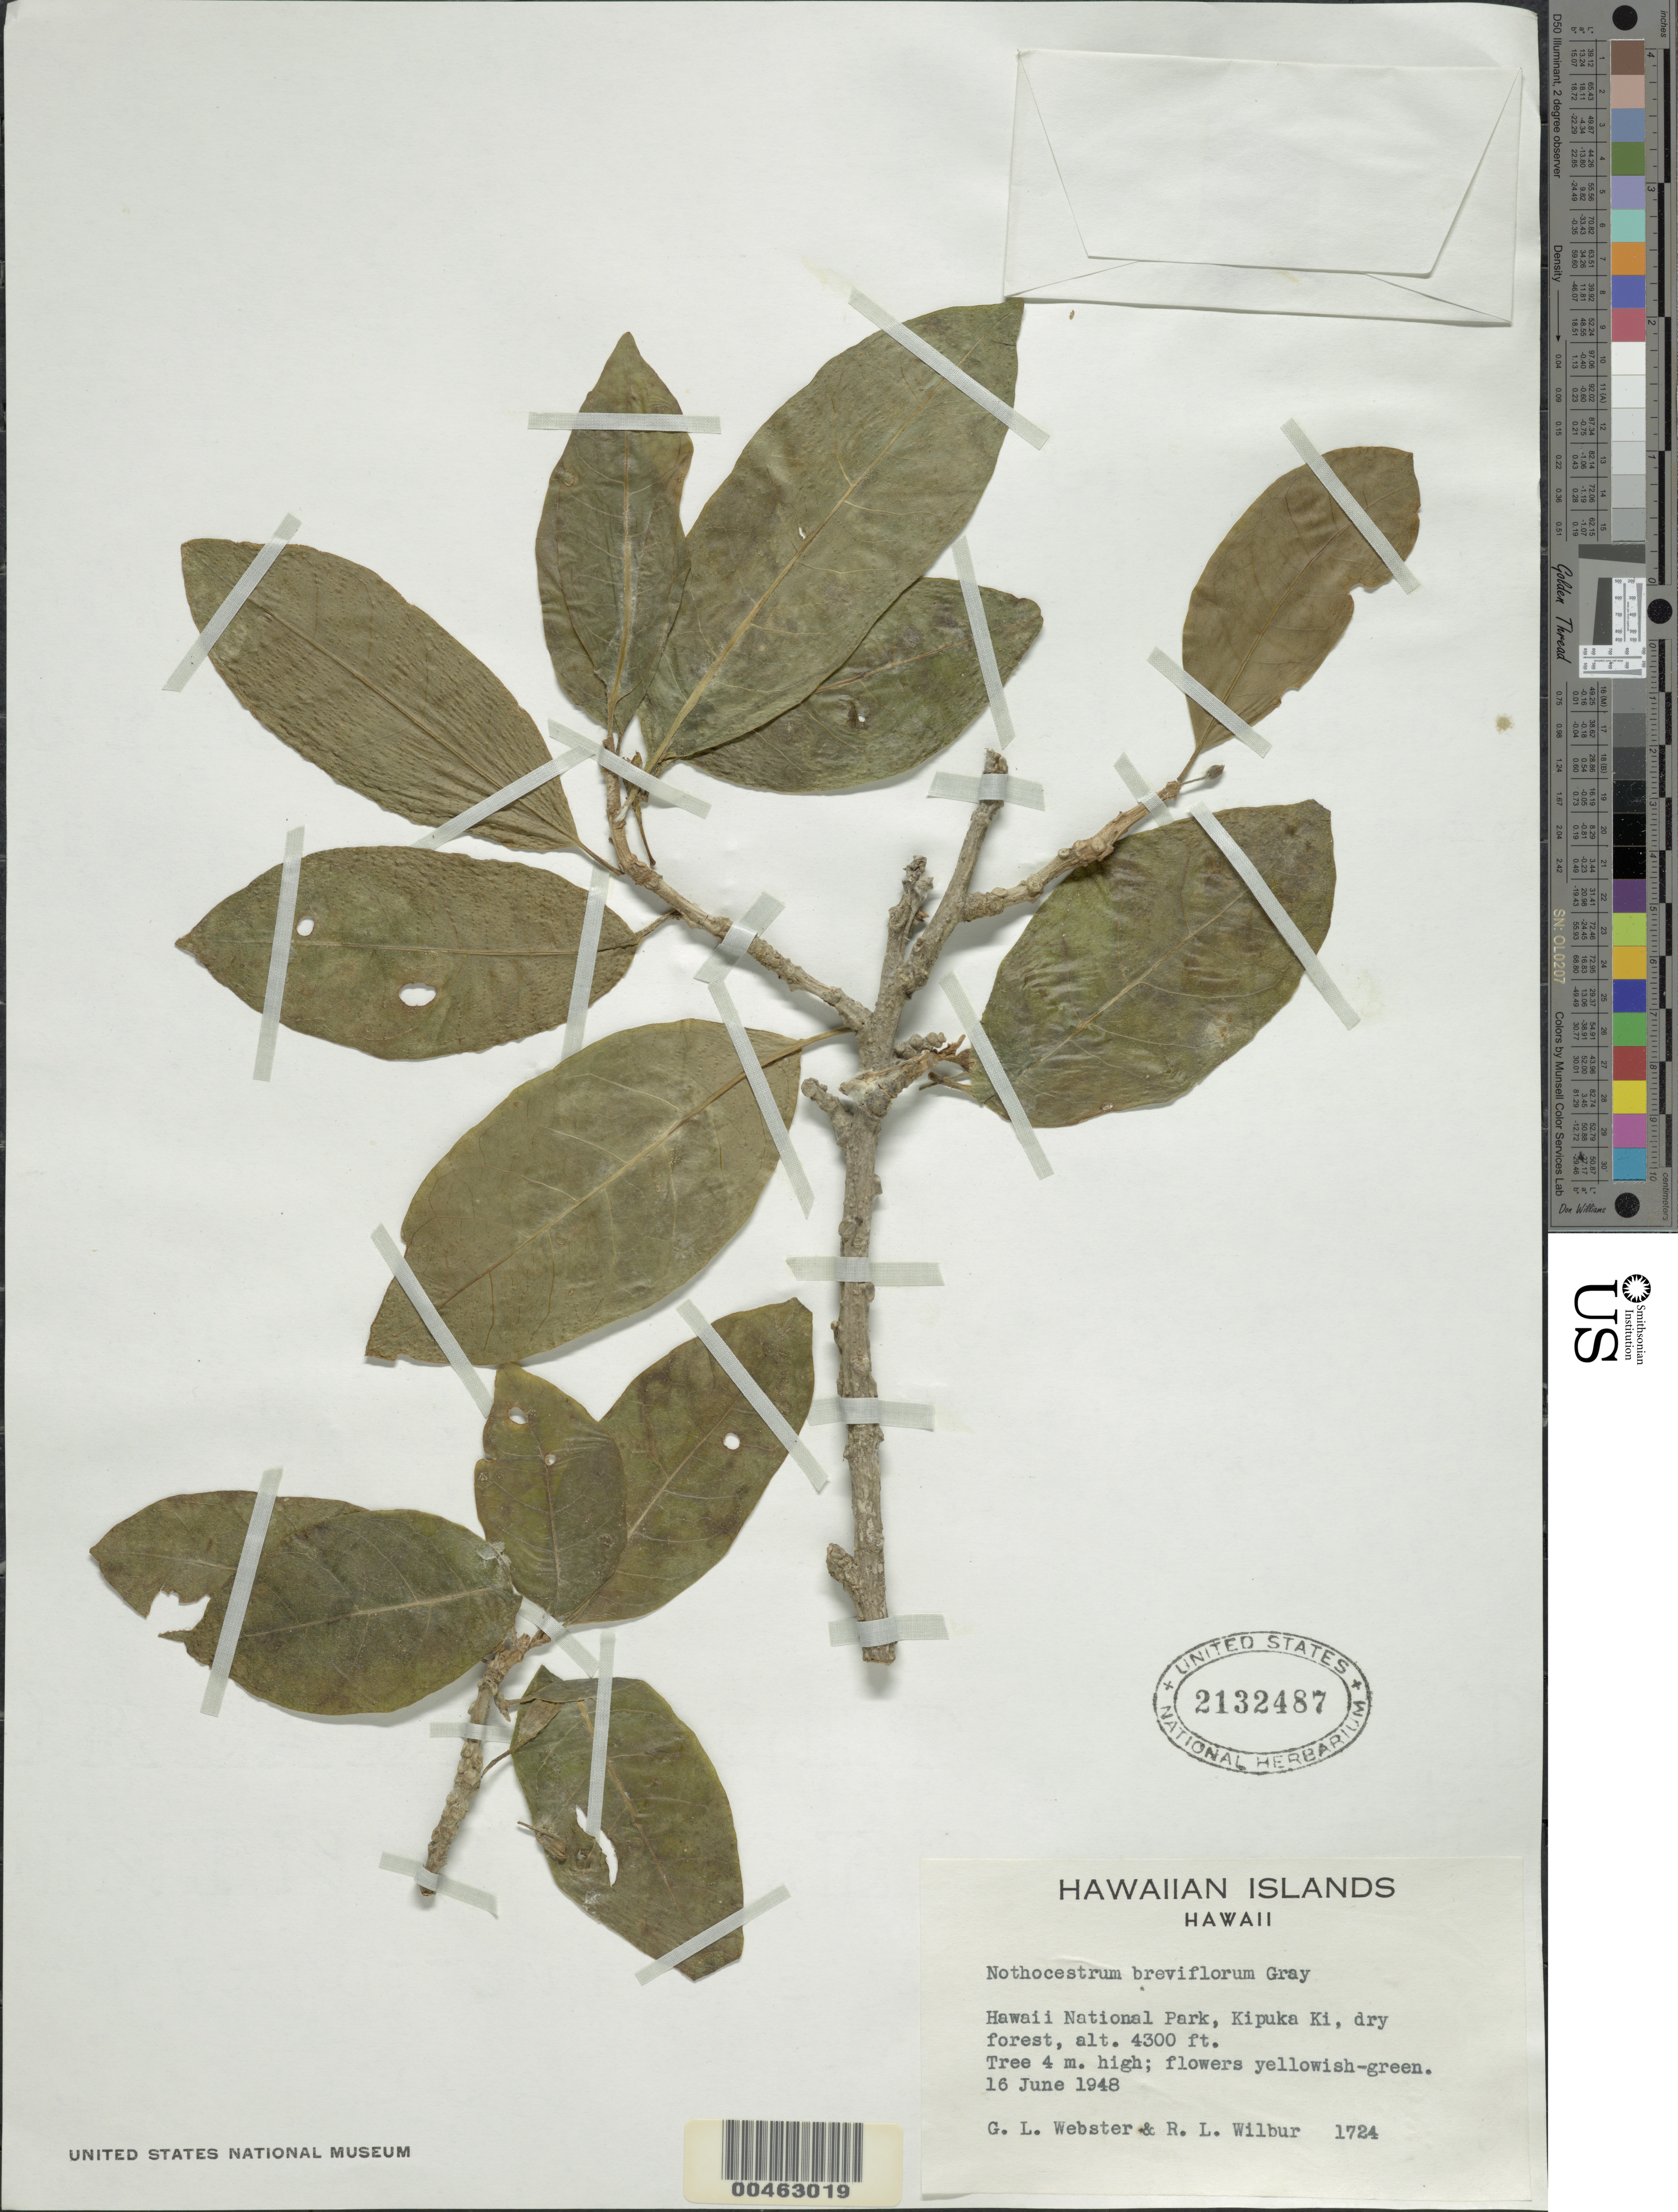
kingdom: Plantae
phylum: Tracheophyta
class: Magnoliopsida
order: Solanales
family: Solanaceae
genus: Nothocestrum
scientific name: Nothocestrum breviflorum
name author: A. Gray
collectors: G. L. Webster & R. L. Wilbur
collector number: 1724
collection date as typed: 16 Jun 1948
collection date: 1948-06-16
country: United States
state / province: Hawaii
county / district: Hawaii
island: Hawaii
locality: Hawaii National park, Kipuka Ki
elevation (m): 1311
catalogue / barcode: US 2132487